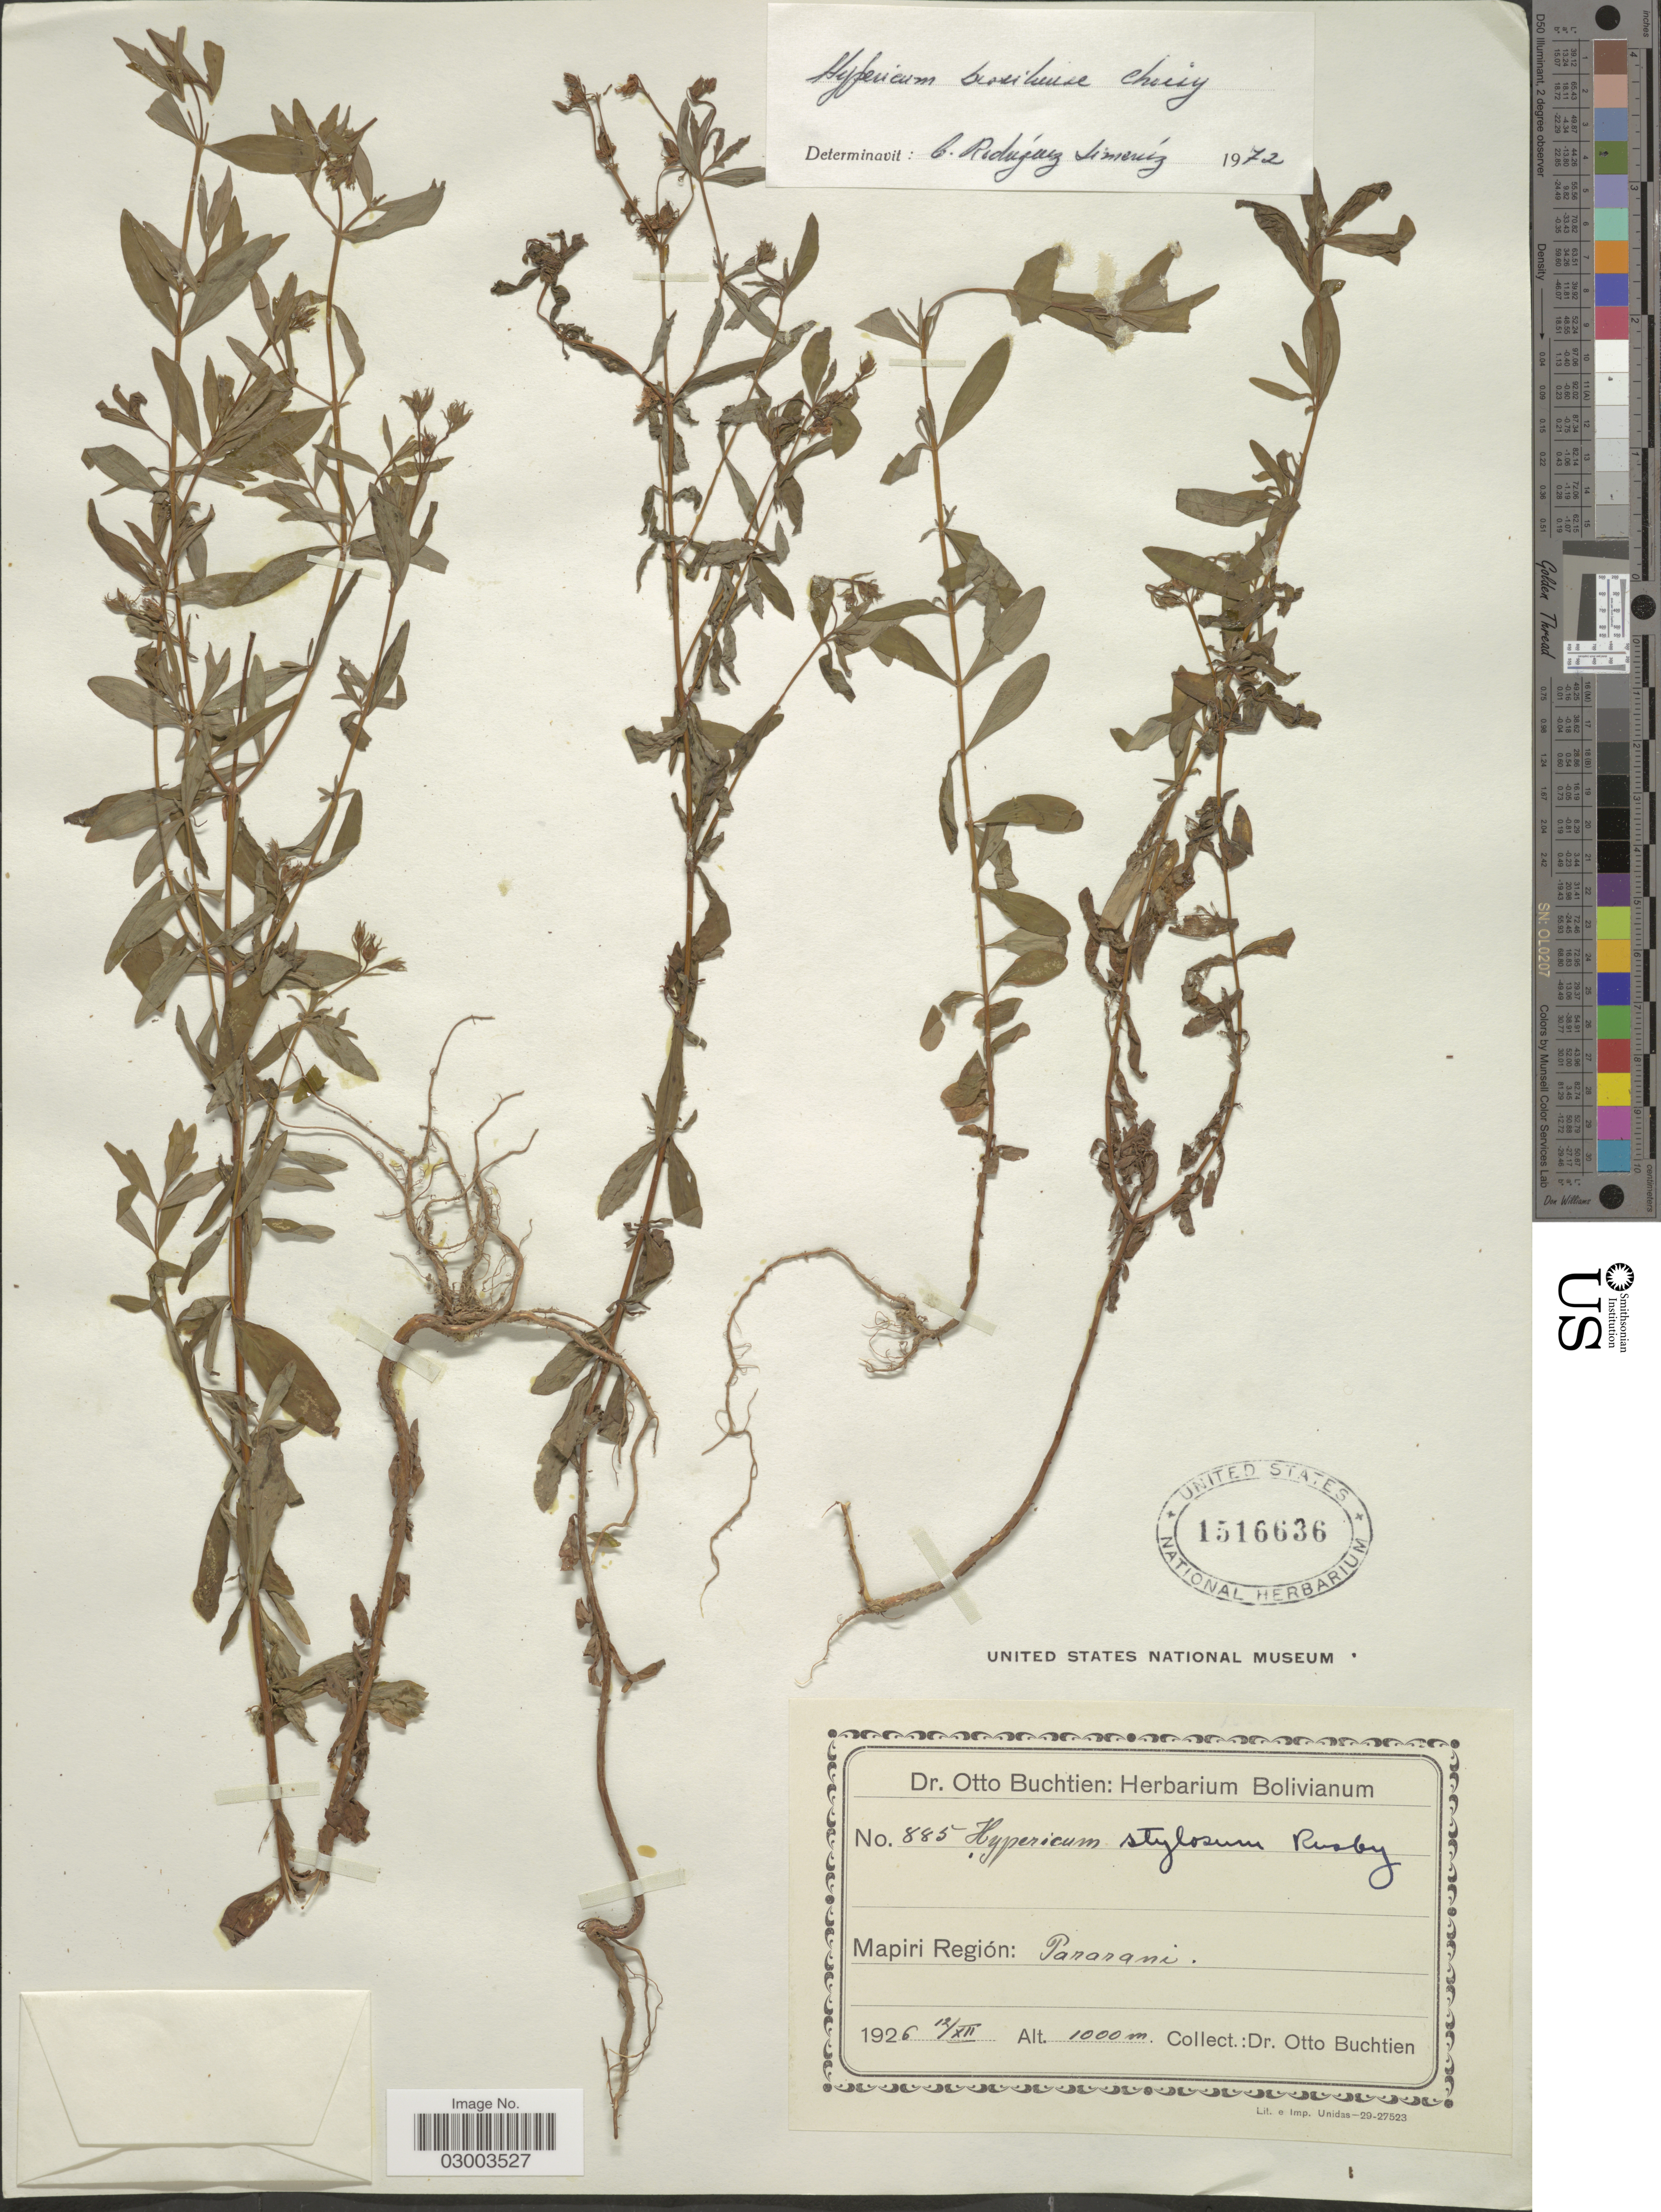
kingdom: Plantae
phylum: Tracheophyta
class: Magnoliopsida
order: Malpighiales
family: Hypericaceae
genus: Hypericum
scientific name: Hypericum brasiliense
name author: Choisy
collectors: O. Buchtien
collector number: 885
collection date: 1926-12-12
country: Bolivia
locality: Mapiri Región: Pararani.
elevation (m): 1000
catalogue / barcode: US 1516636